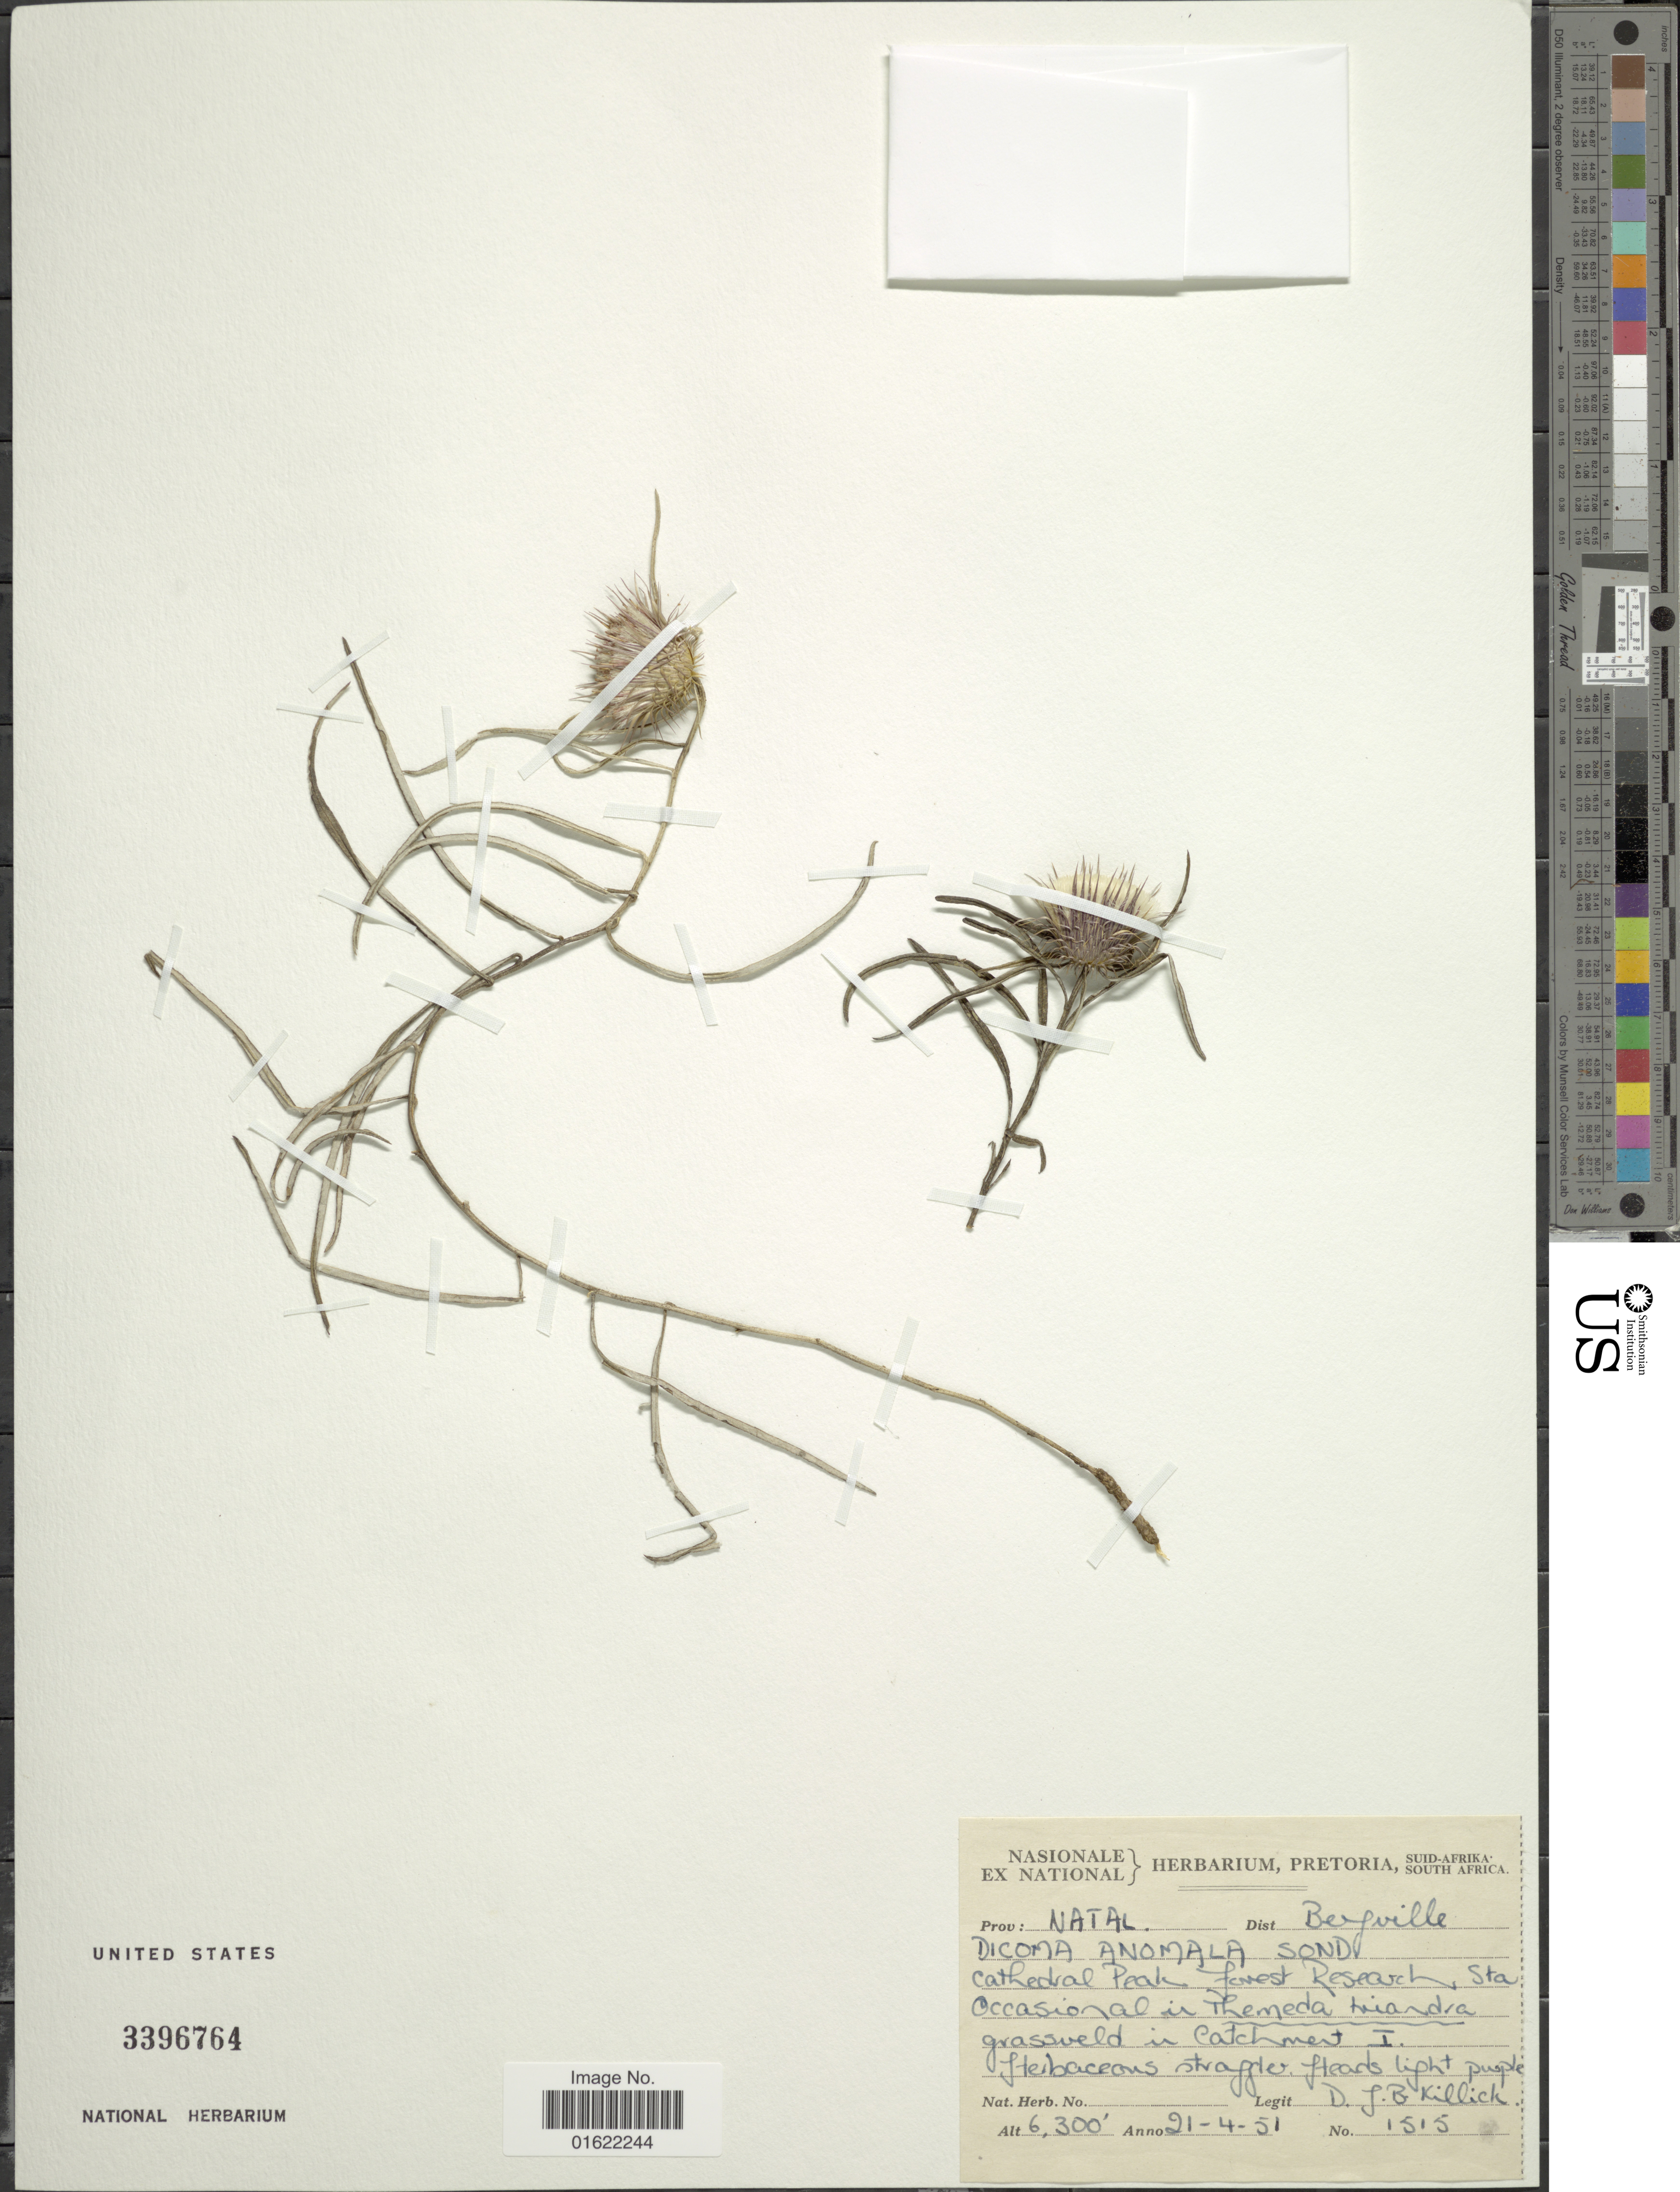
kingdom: Plantae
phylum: Tracheophyta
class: Magnoliopsida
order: Asterales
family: Asteraceae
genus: Dicoma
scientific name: Dicoma anomala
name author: Sond.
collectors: D. Killick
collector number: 1515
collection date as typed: Transcribed d/m/y: 21/4/51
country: South Africa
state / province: KwaZulu-Natal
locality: Prov. Natal. Dist. Bergville. Cathedral Peak Forest Research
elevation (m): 1920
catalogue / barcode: US 3396764